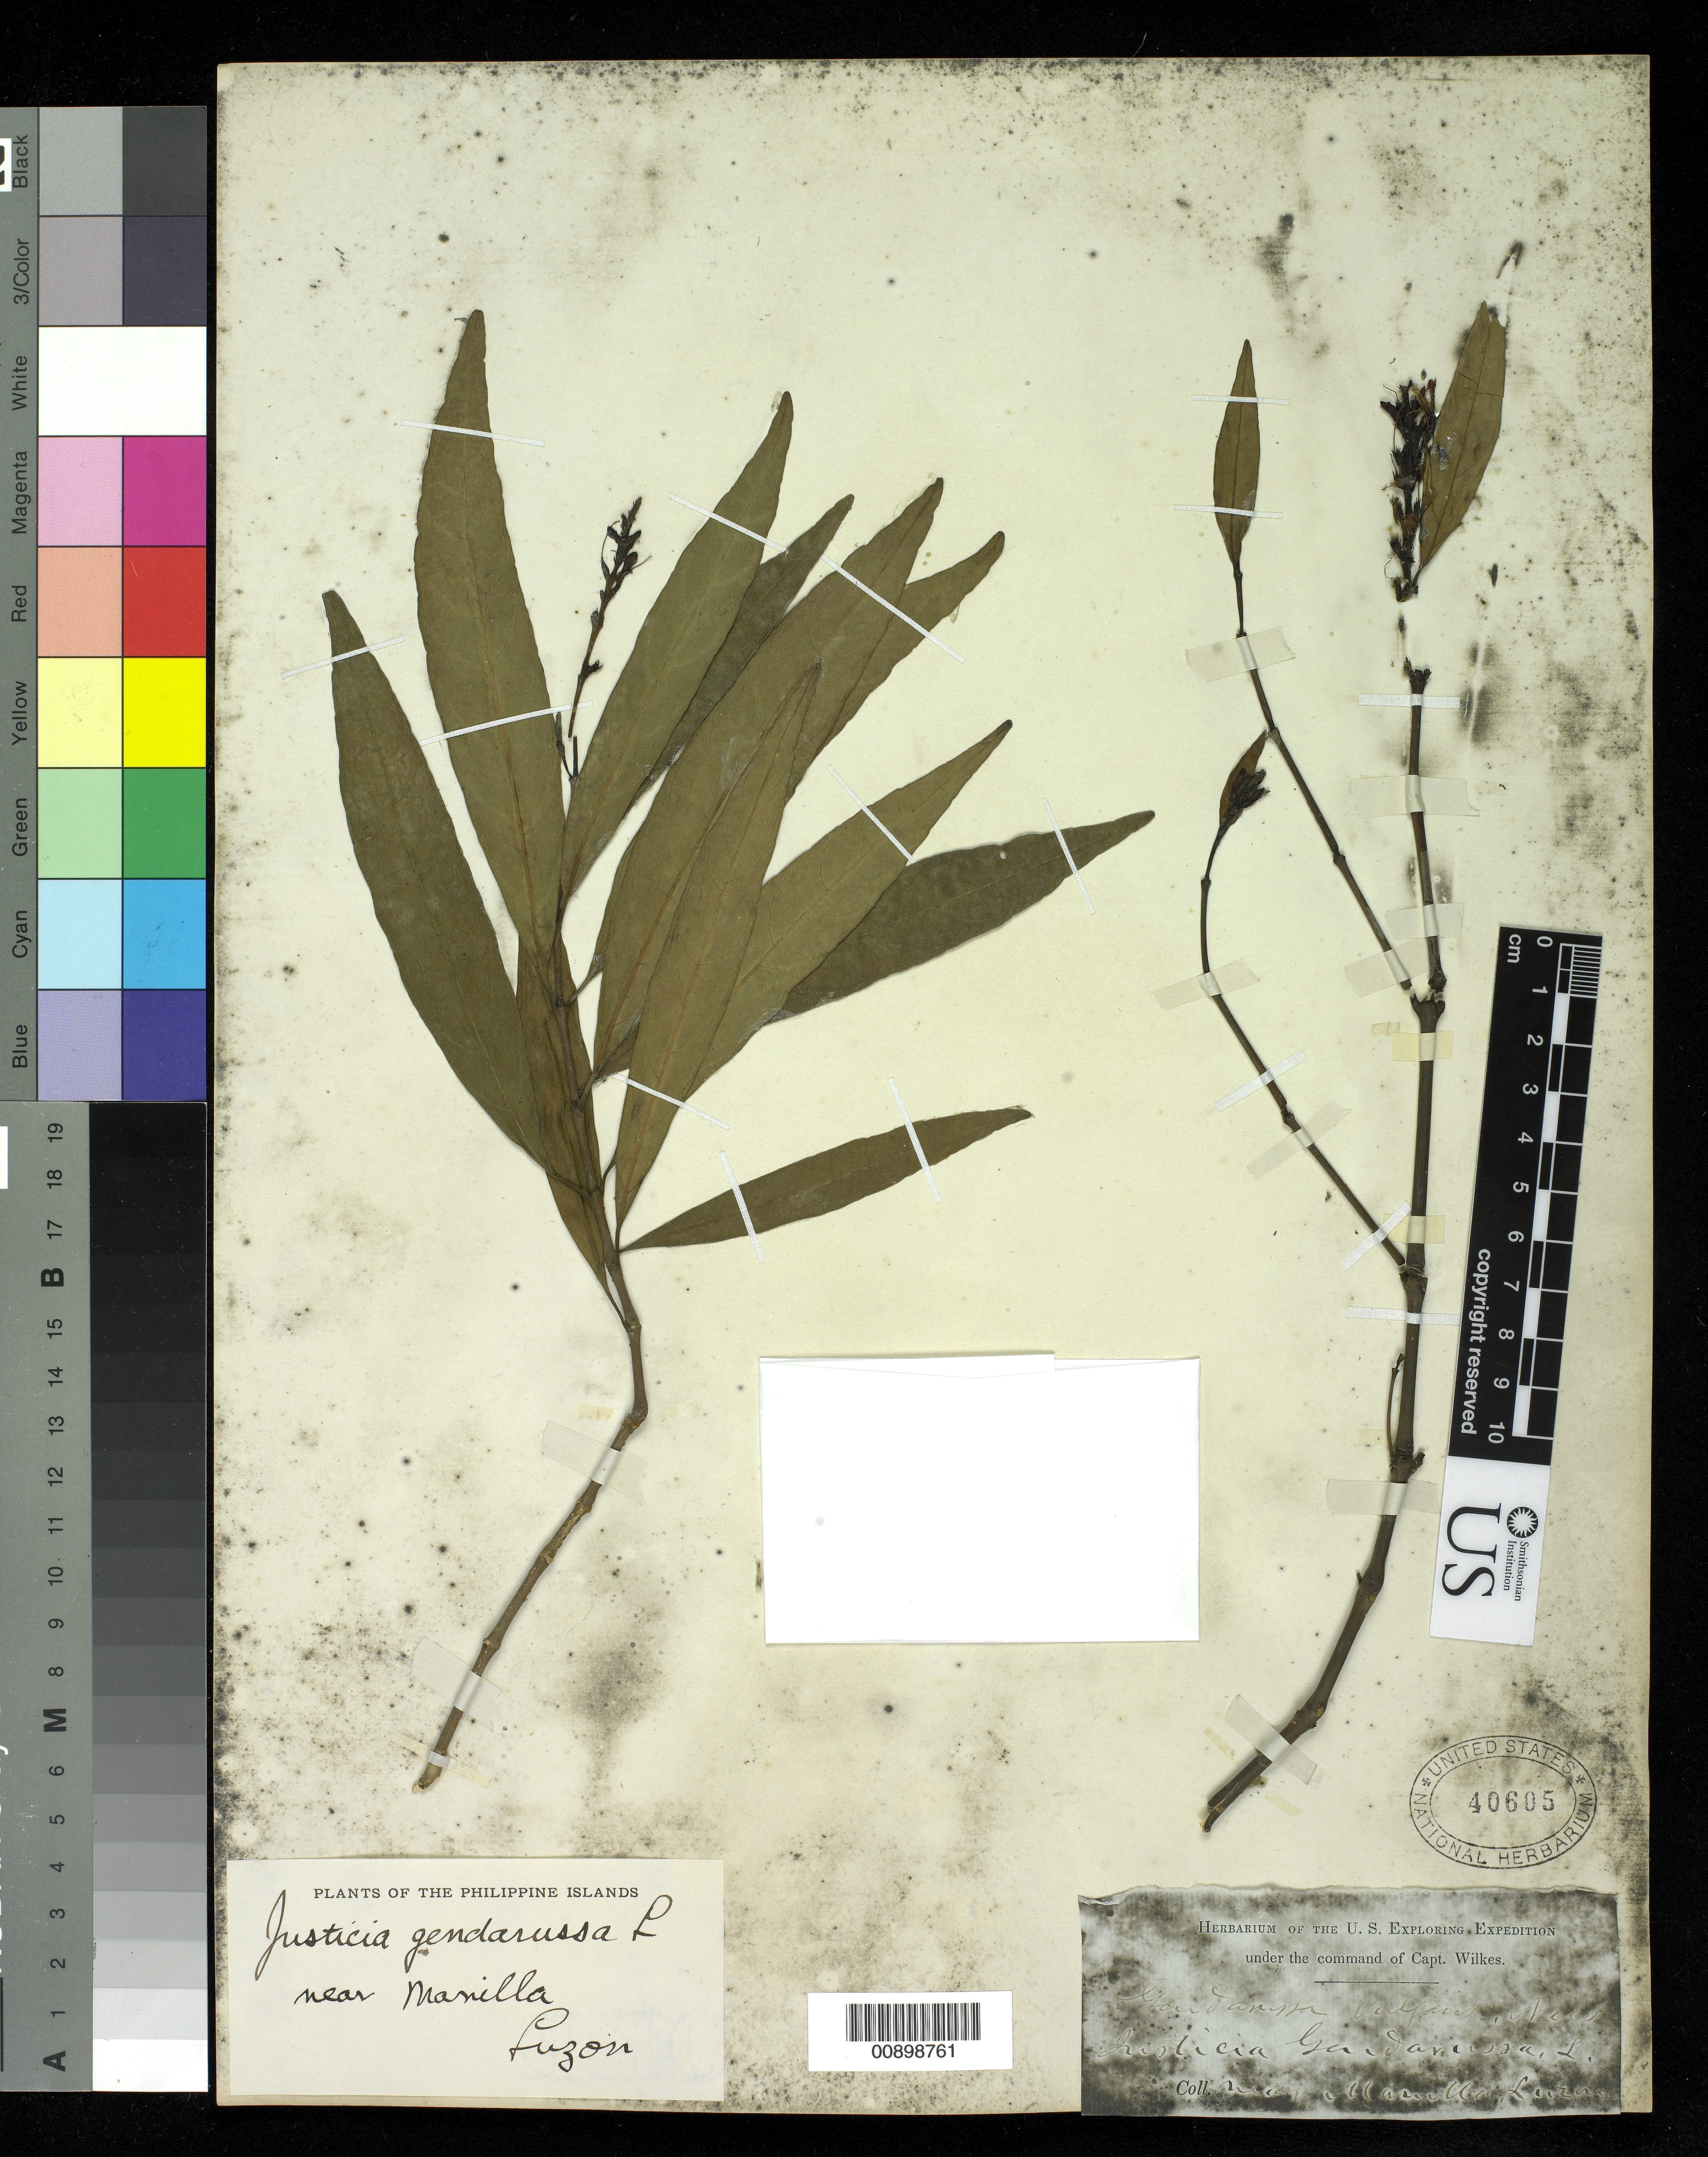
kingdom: Plantae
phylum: Tracheophyta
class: Magnoliopsida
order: Lamiales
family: Acanthaceae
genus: Justicia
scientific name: Justicia gendarussa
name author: Burm. f.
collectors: Wilkes Explor. Exped.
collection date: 1838/1842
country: Philippines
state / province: National Capital Region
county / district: Manila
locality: near Manilla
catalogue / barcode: US 40605